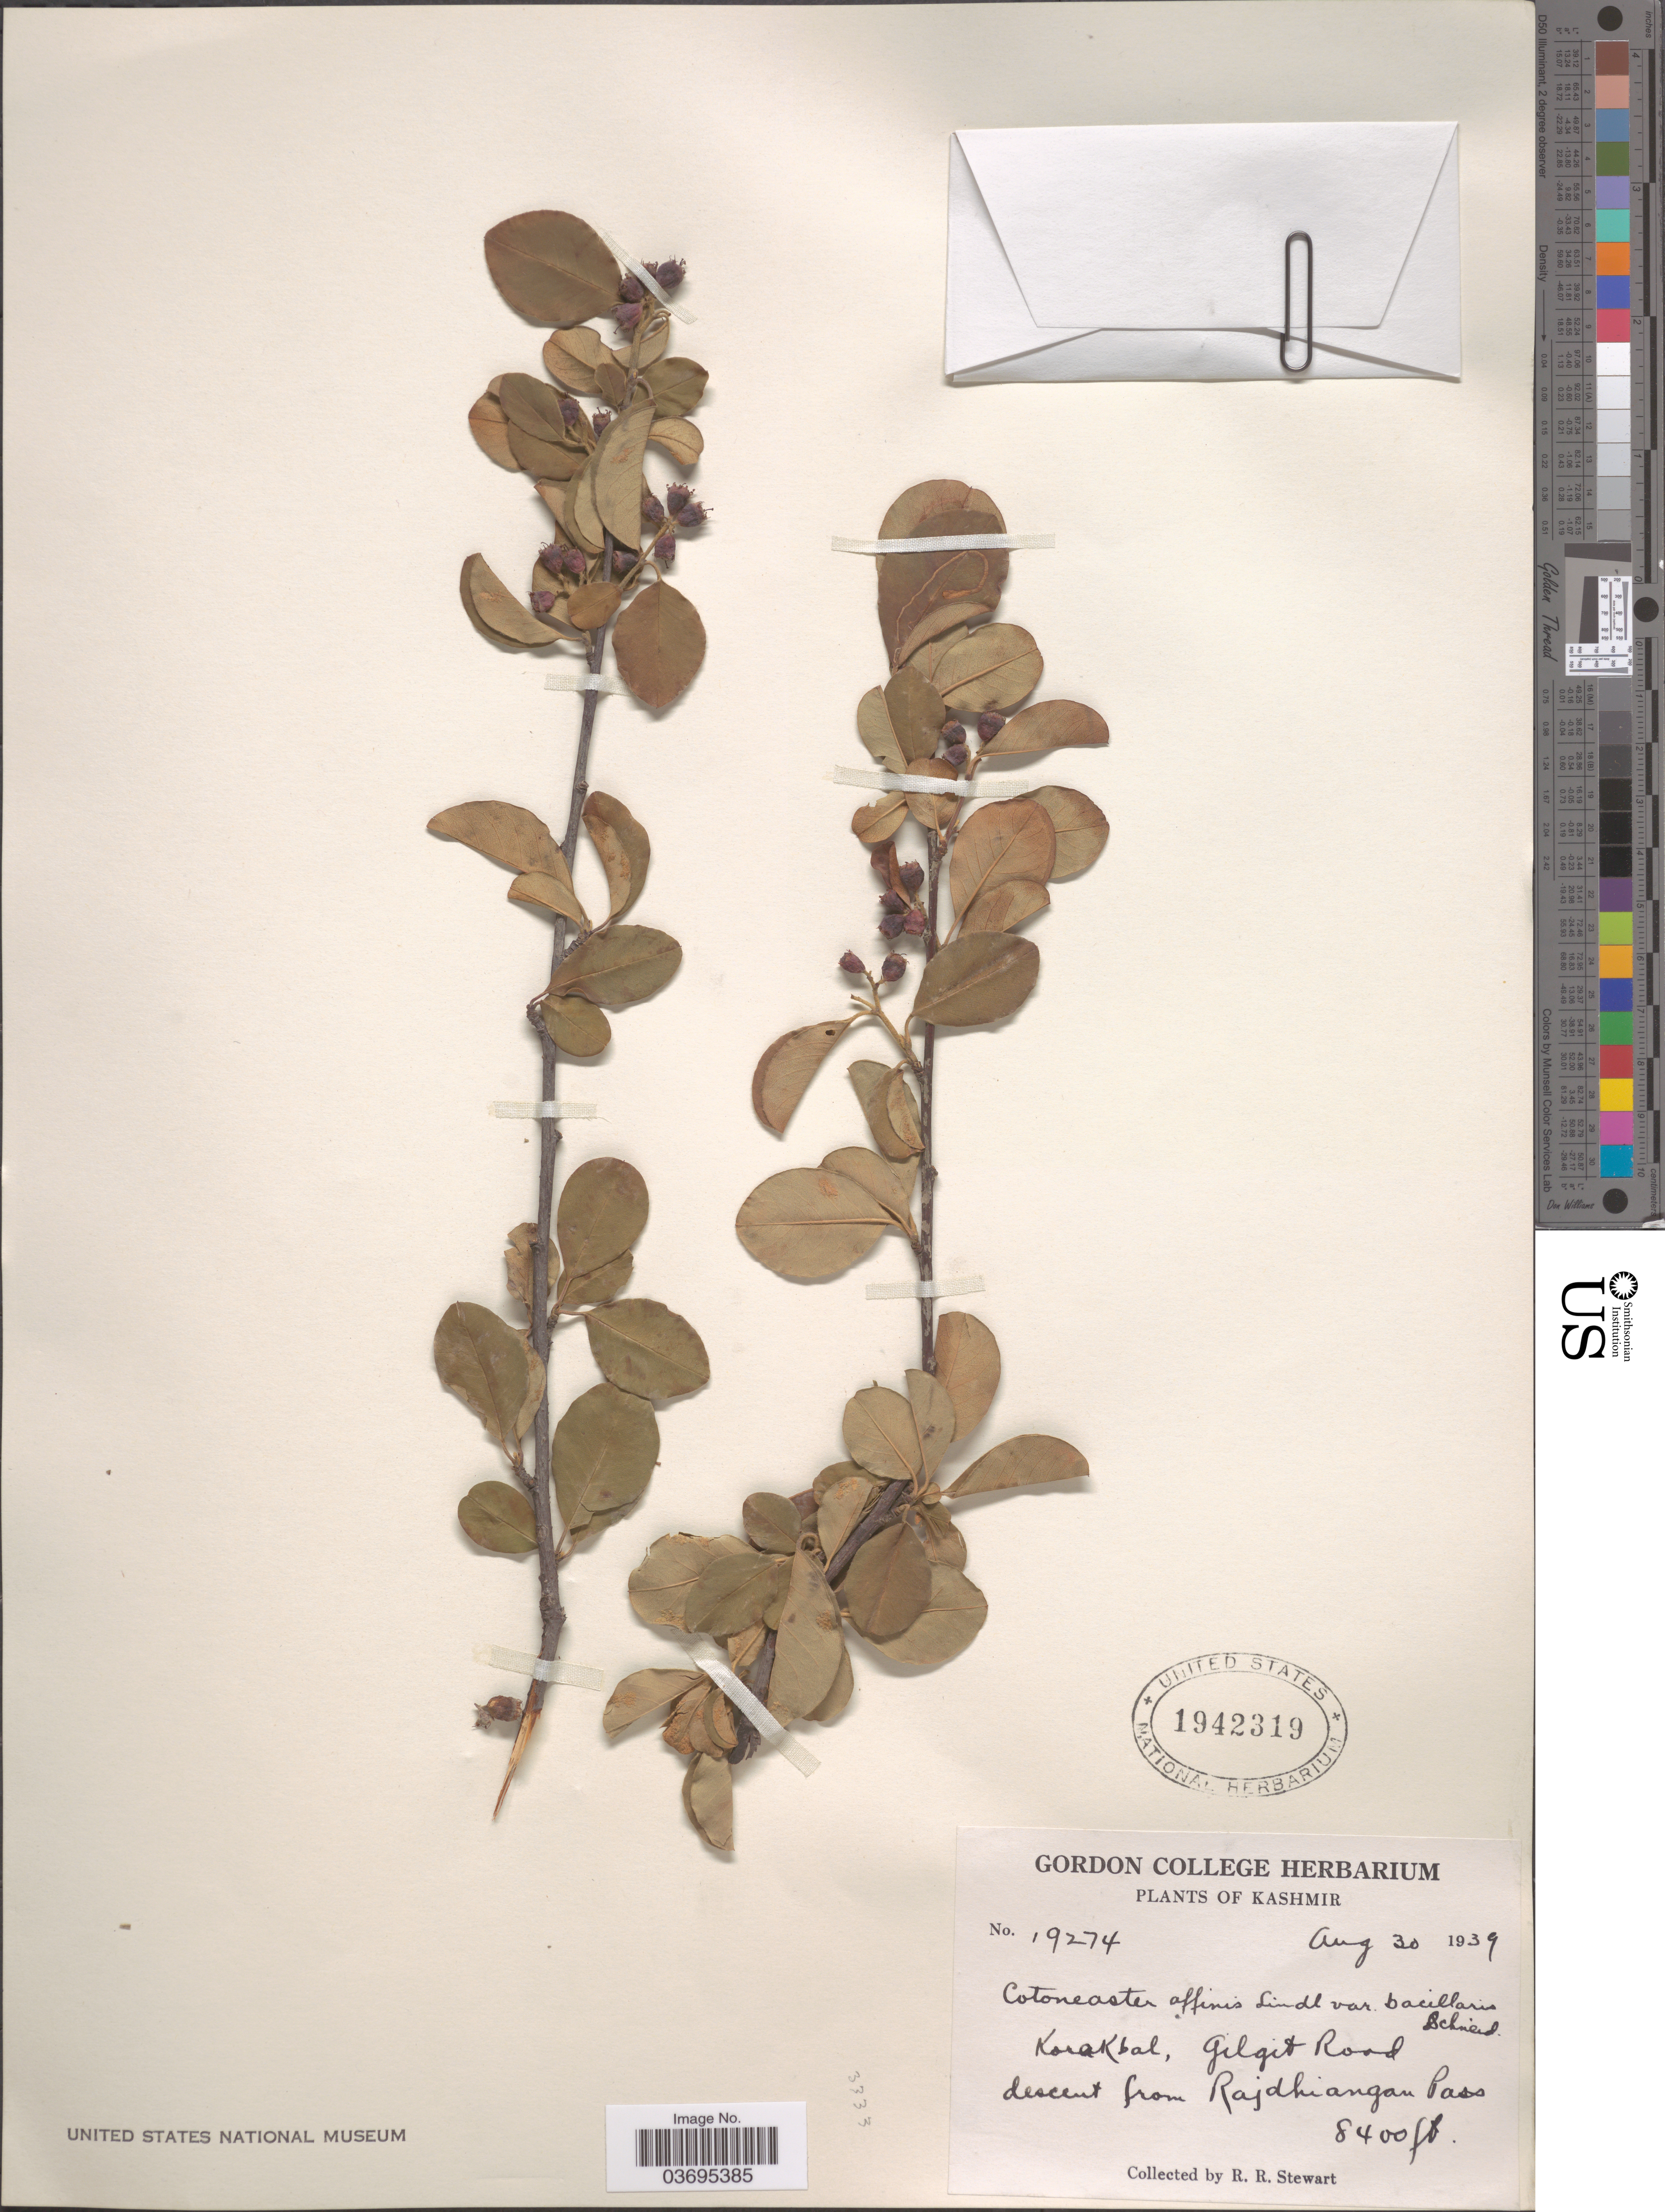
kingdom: Plantae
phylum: Tracheophyta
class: Magnoliopsida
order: Rosales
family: Rosaceae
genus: Cotoneaster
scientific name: Cotoneaster bacillaris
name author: Wall. ex Lindl.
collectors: R. Stewart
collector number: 19274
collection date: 1939-08-30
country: Pakistan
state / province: Gilgit-Baltistan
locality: Kashmir. Korakbal, Gilgit Road. Descent from Rajdhiangan Pass.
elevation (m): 2560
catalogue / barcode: US 1942319